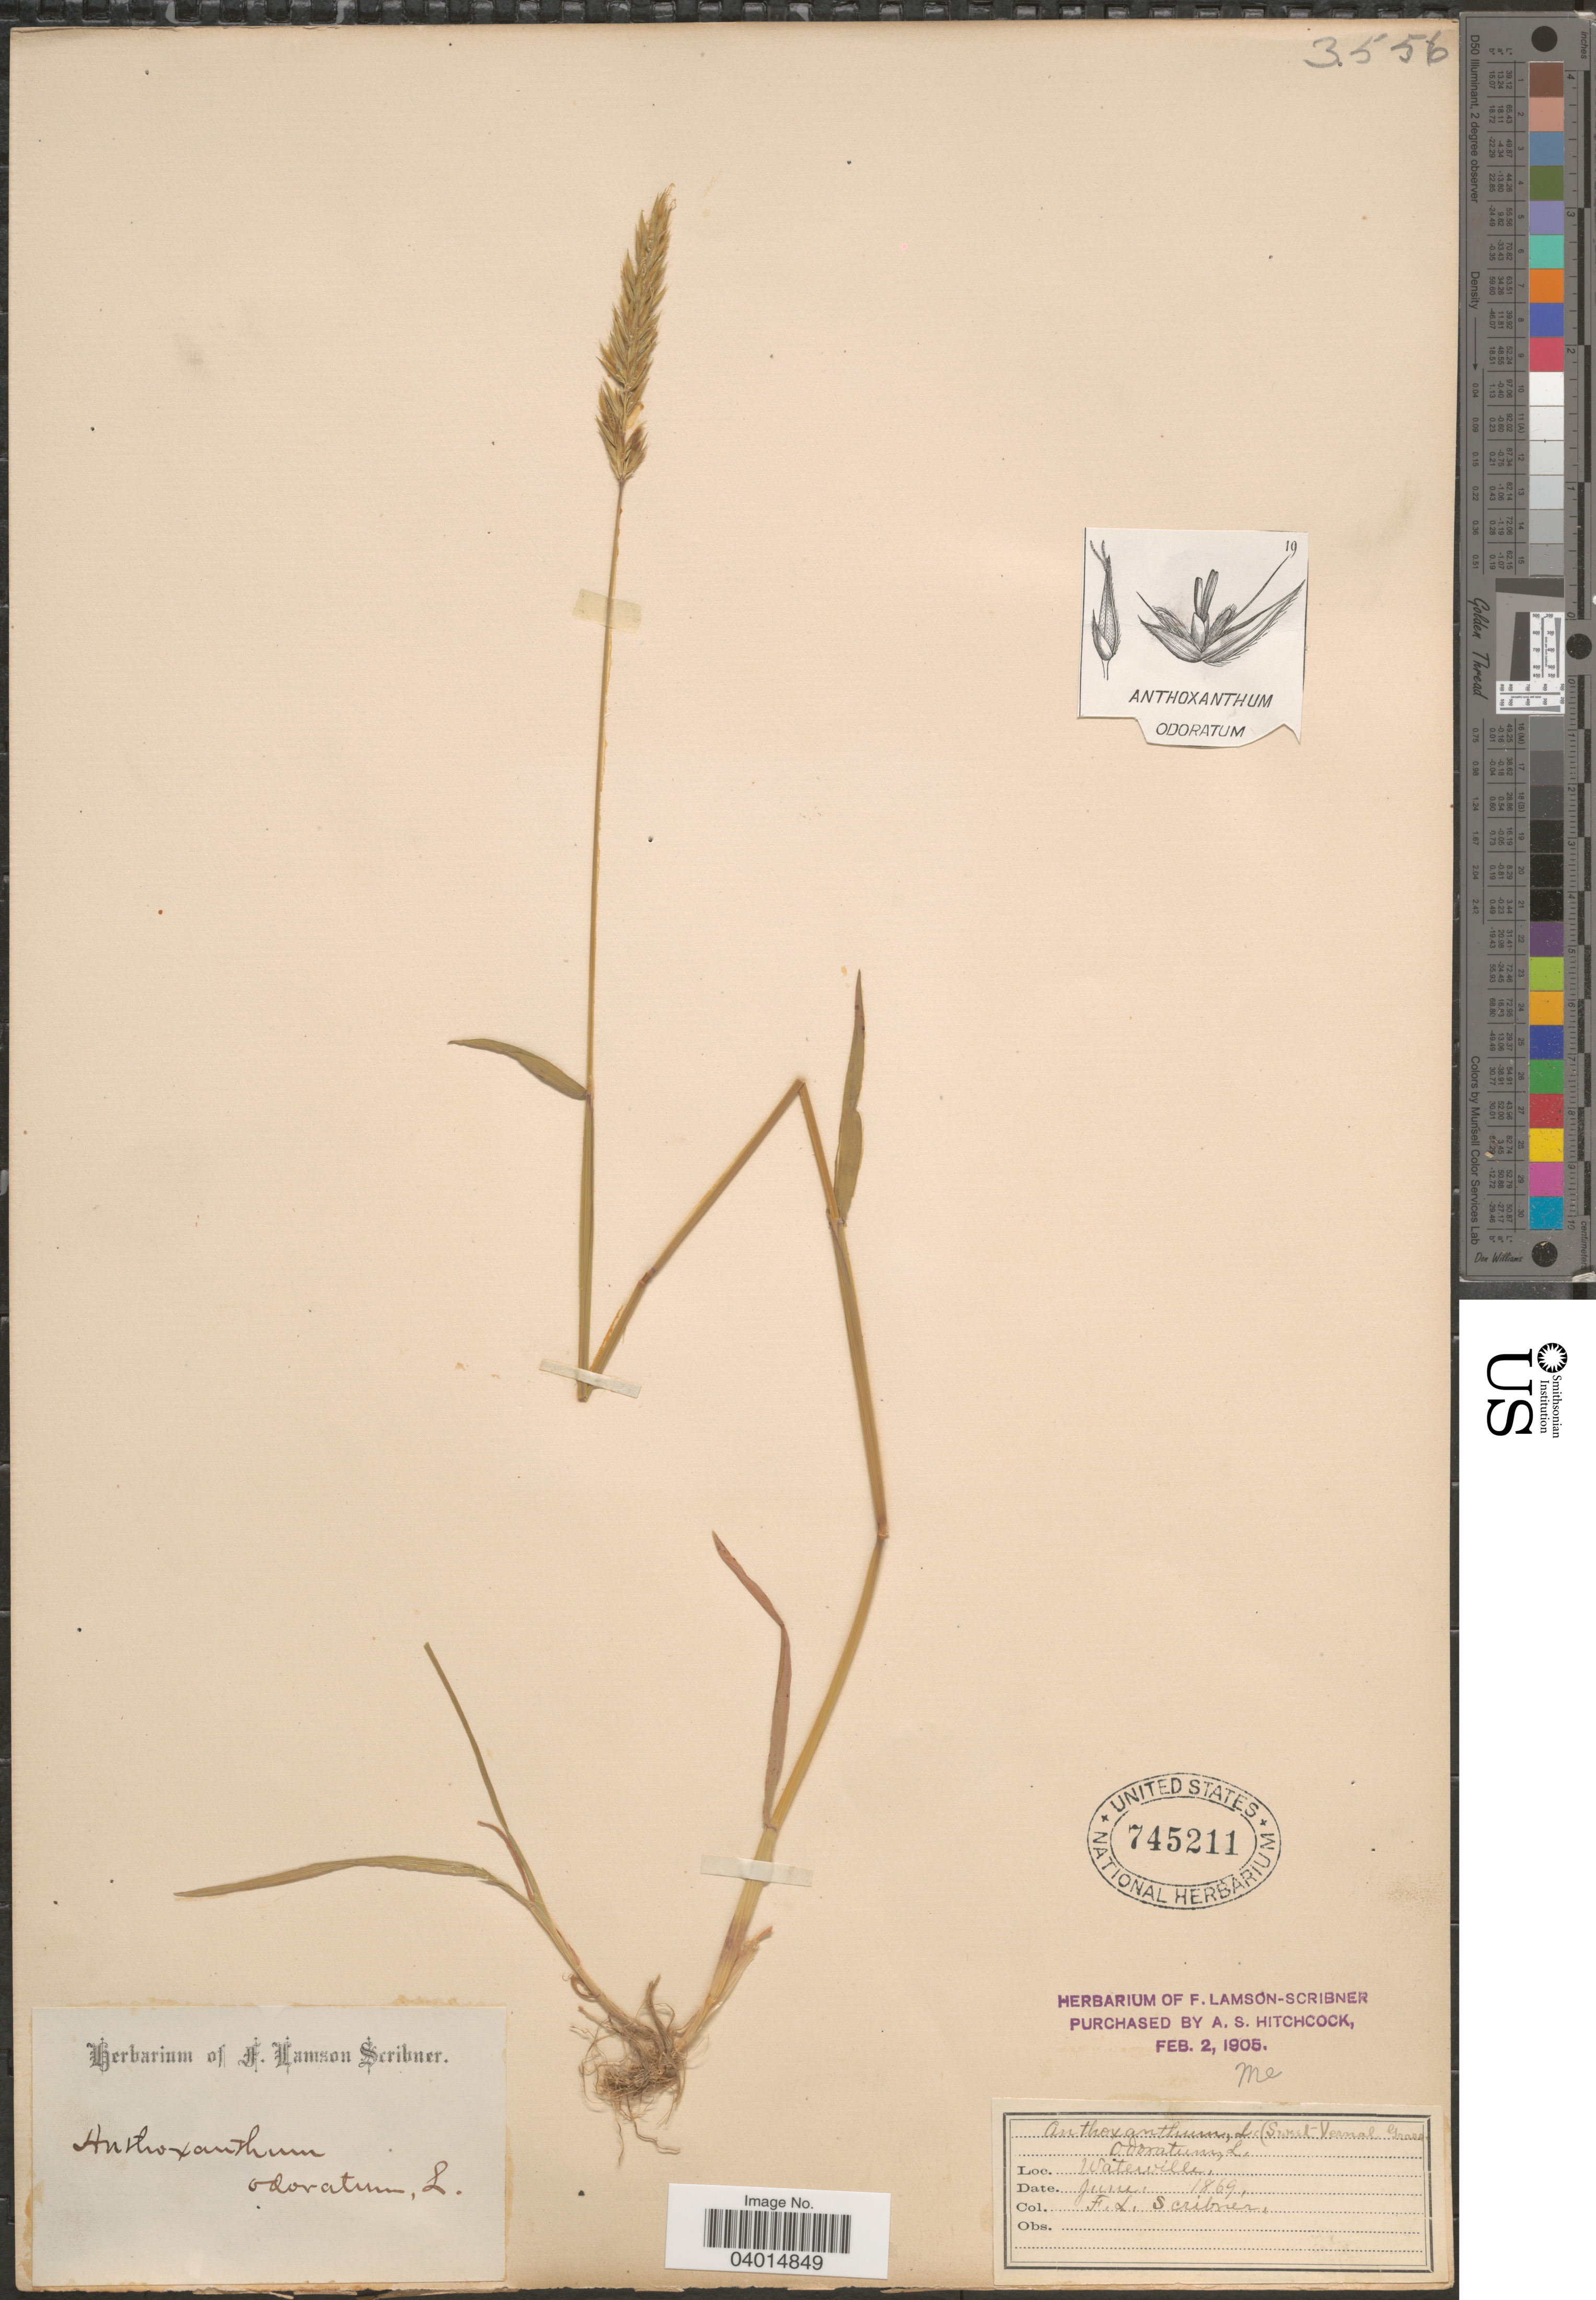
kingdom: Plantae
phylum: Tracheophyta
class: Liliopsida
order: Poales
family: Poaceae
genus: Anthoxanthum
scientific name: Anthoxanthum odoratum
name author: L.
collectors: F. Lamson-Scribner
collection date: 1869-06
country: United States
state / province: Maine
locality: Waterville.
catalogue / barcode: US 745211